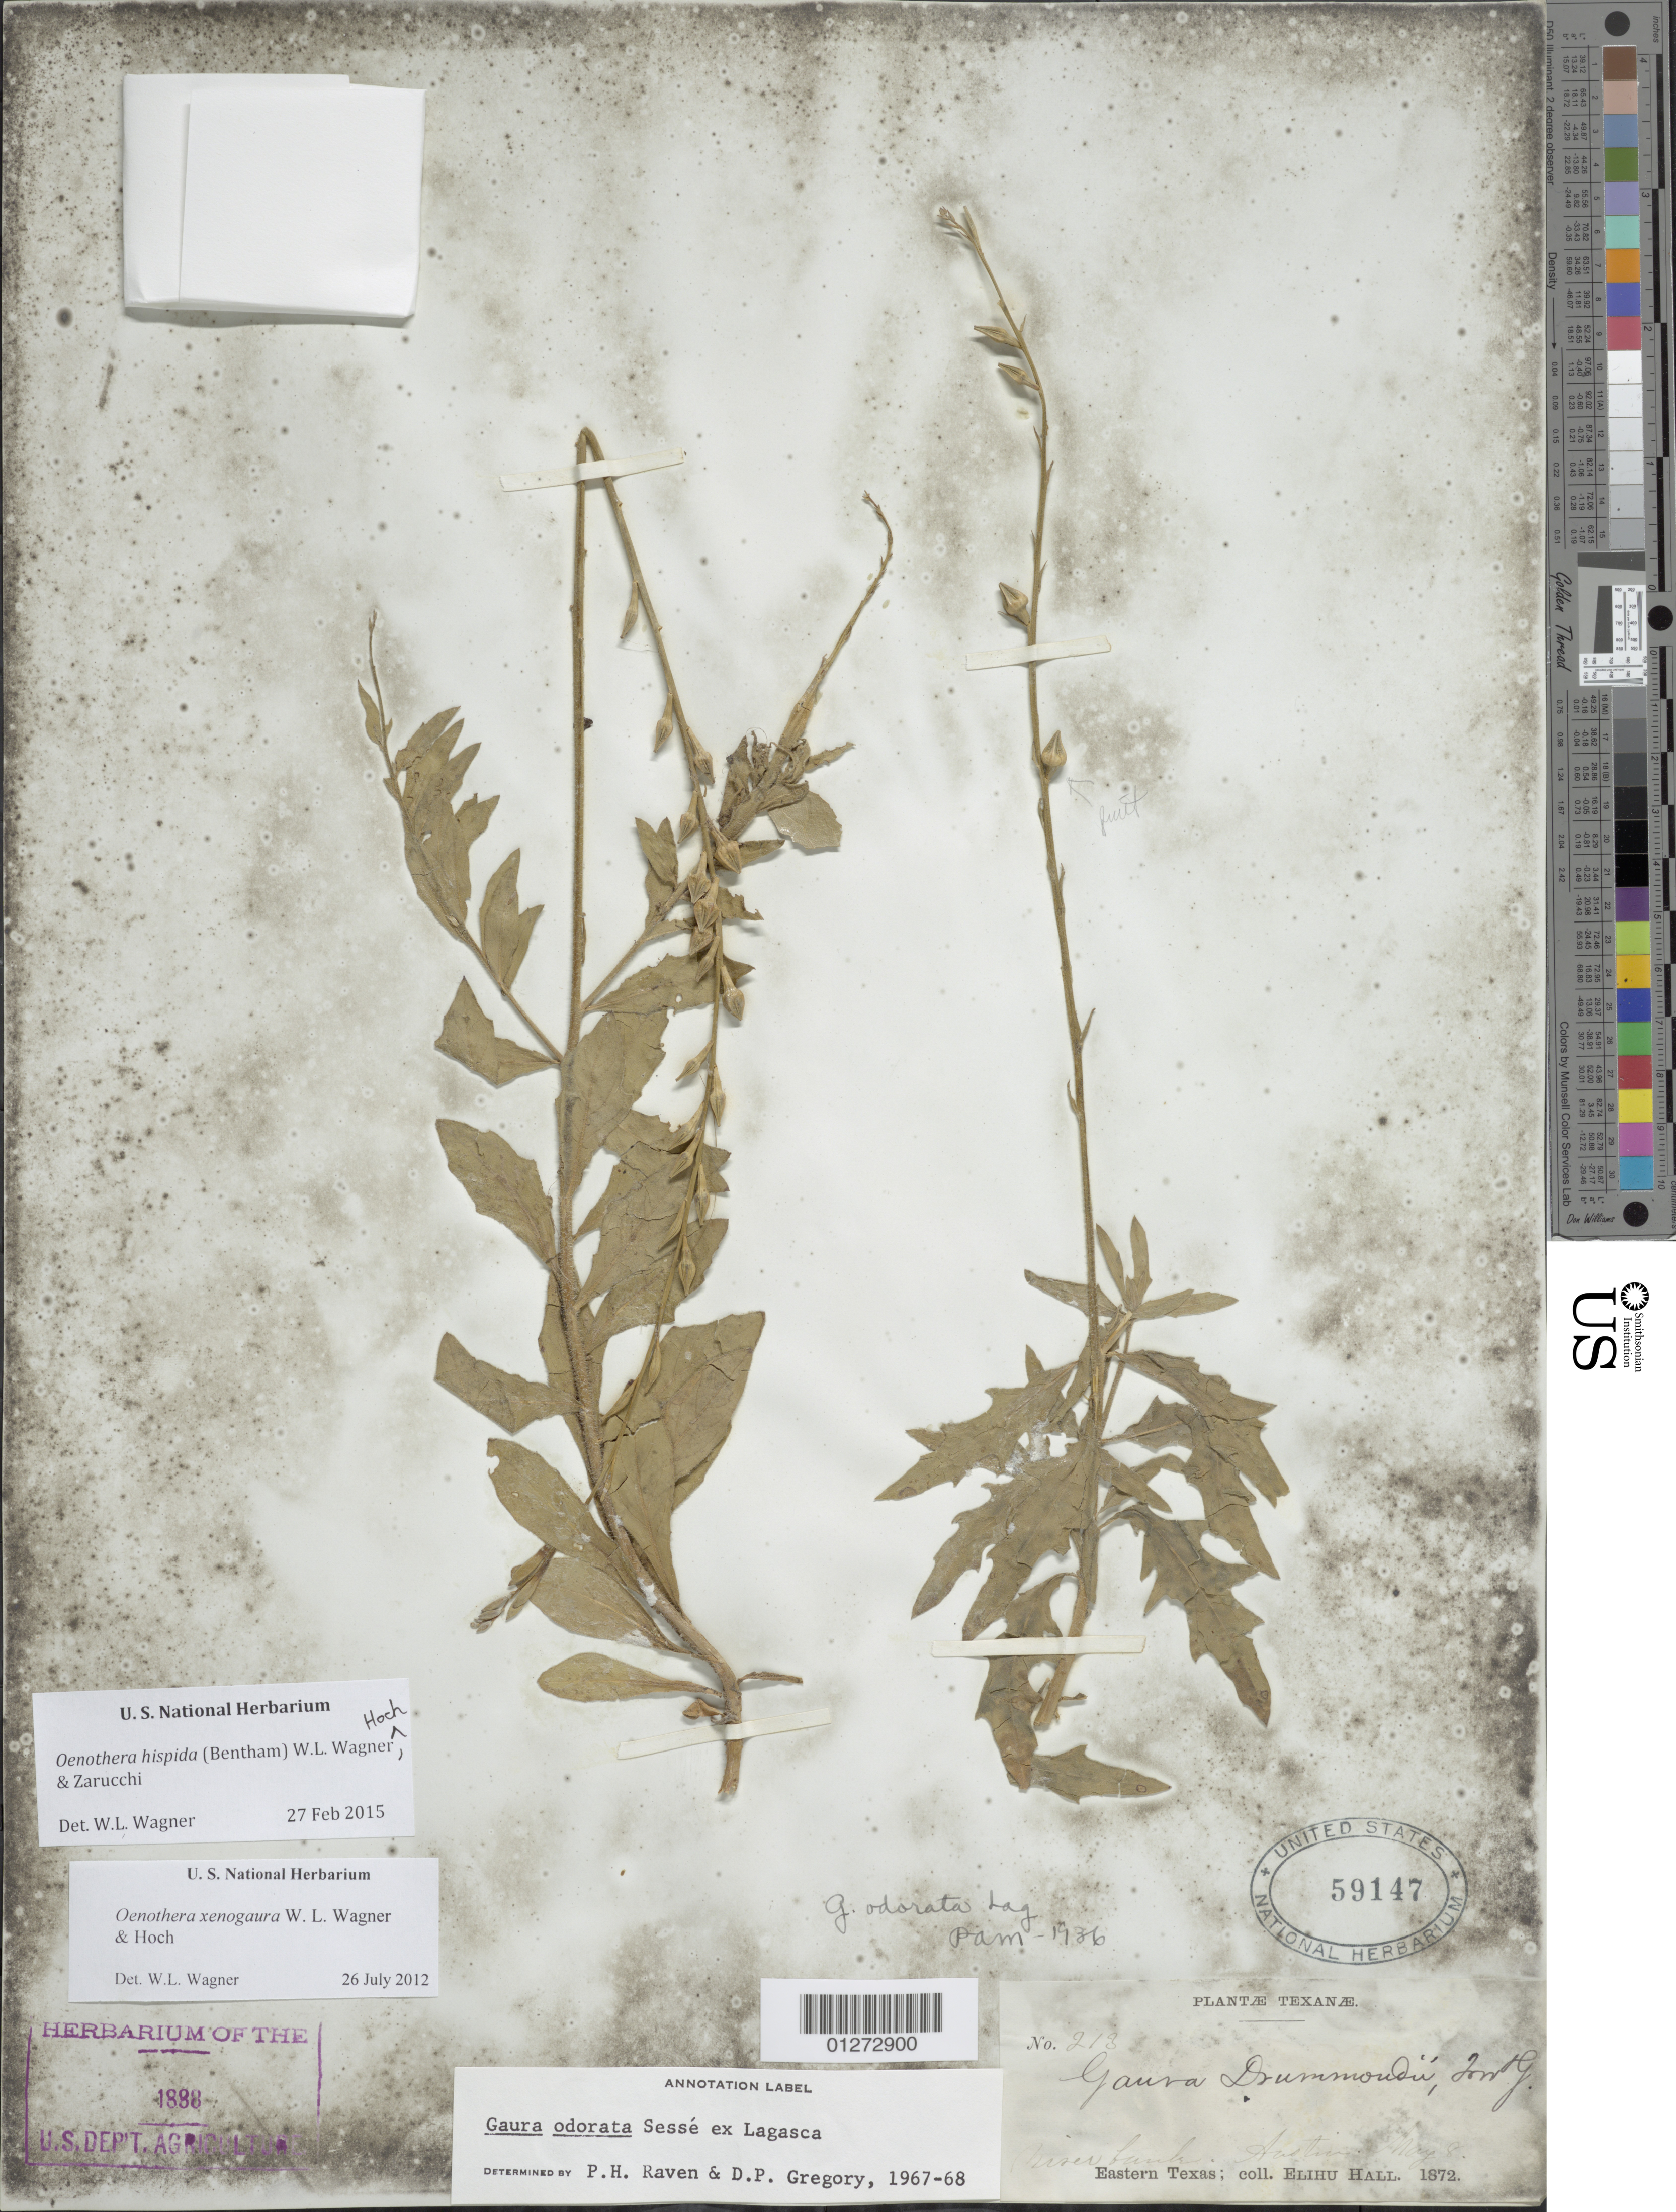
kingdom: Plantae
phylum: Tracheophyta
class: Magnoliopsida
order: Myrtales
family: Onagraceae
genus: Oenothera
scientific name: Oenothera hispida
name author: (Benth.) W.L. Wagner et al.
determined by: Wagner, W. L., (BOT), Smithsonian Institution - National Museum of Natural History (UNITED STATES)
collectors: E. Hall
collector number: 213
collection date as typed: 8 May 1872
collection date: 1872-05-08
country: United States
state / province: Texas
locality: Eastern Texas, Austin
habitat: Riverbank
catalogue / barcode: US 59147